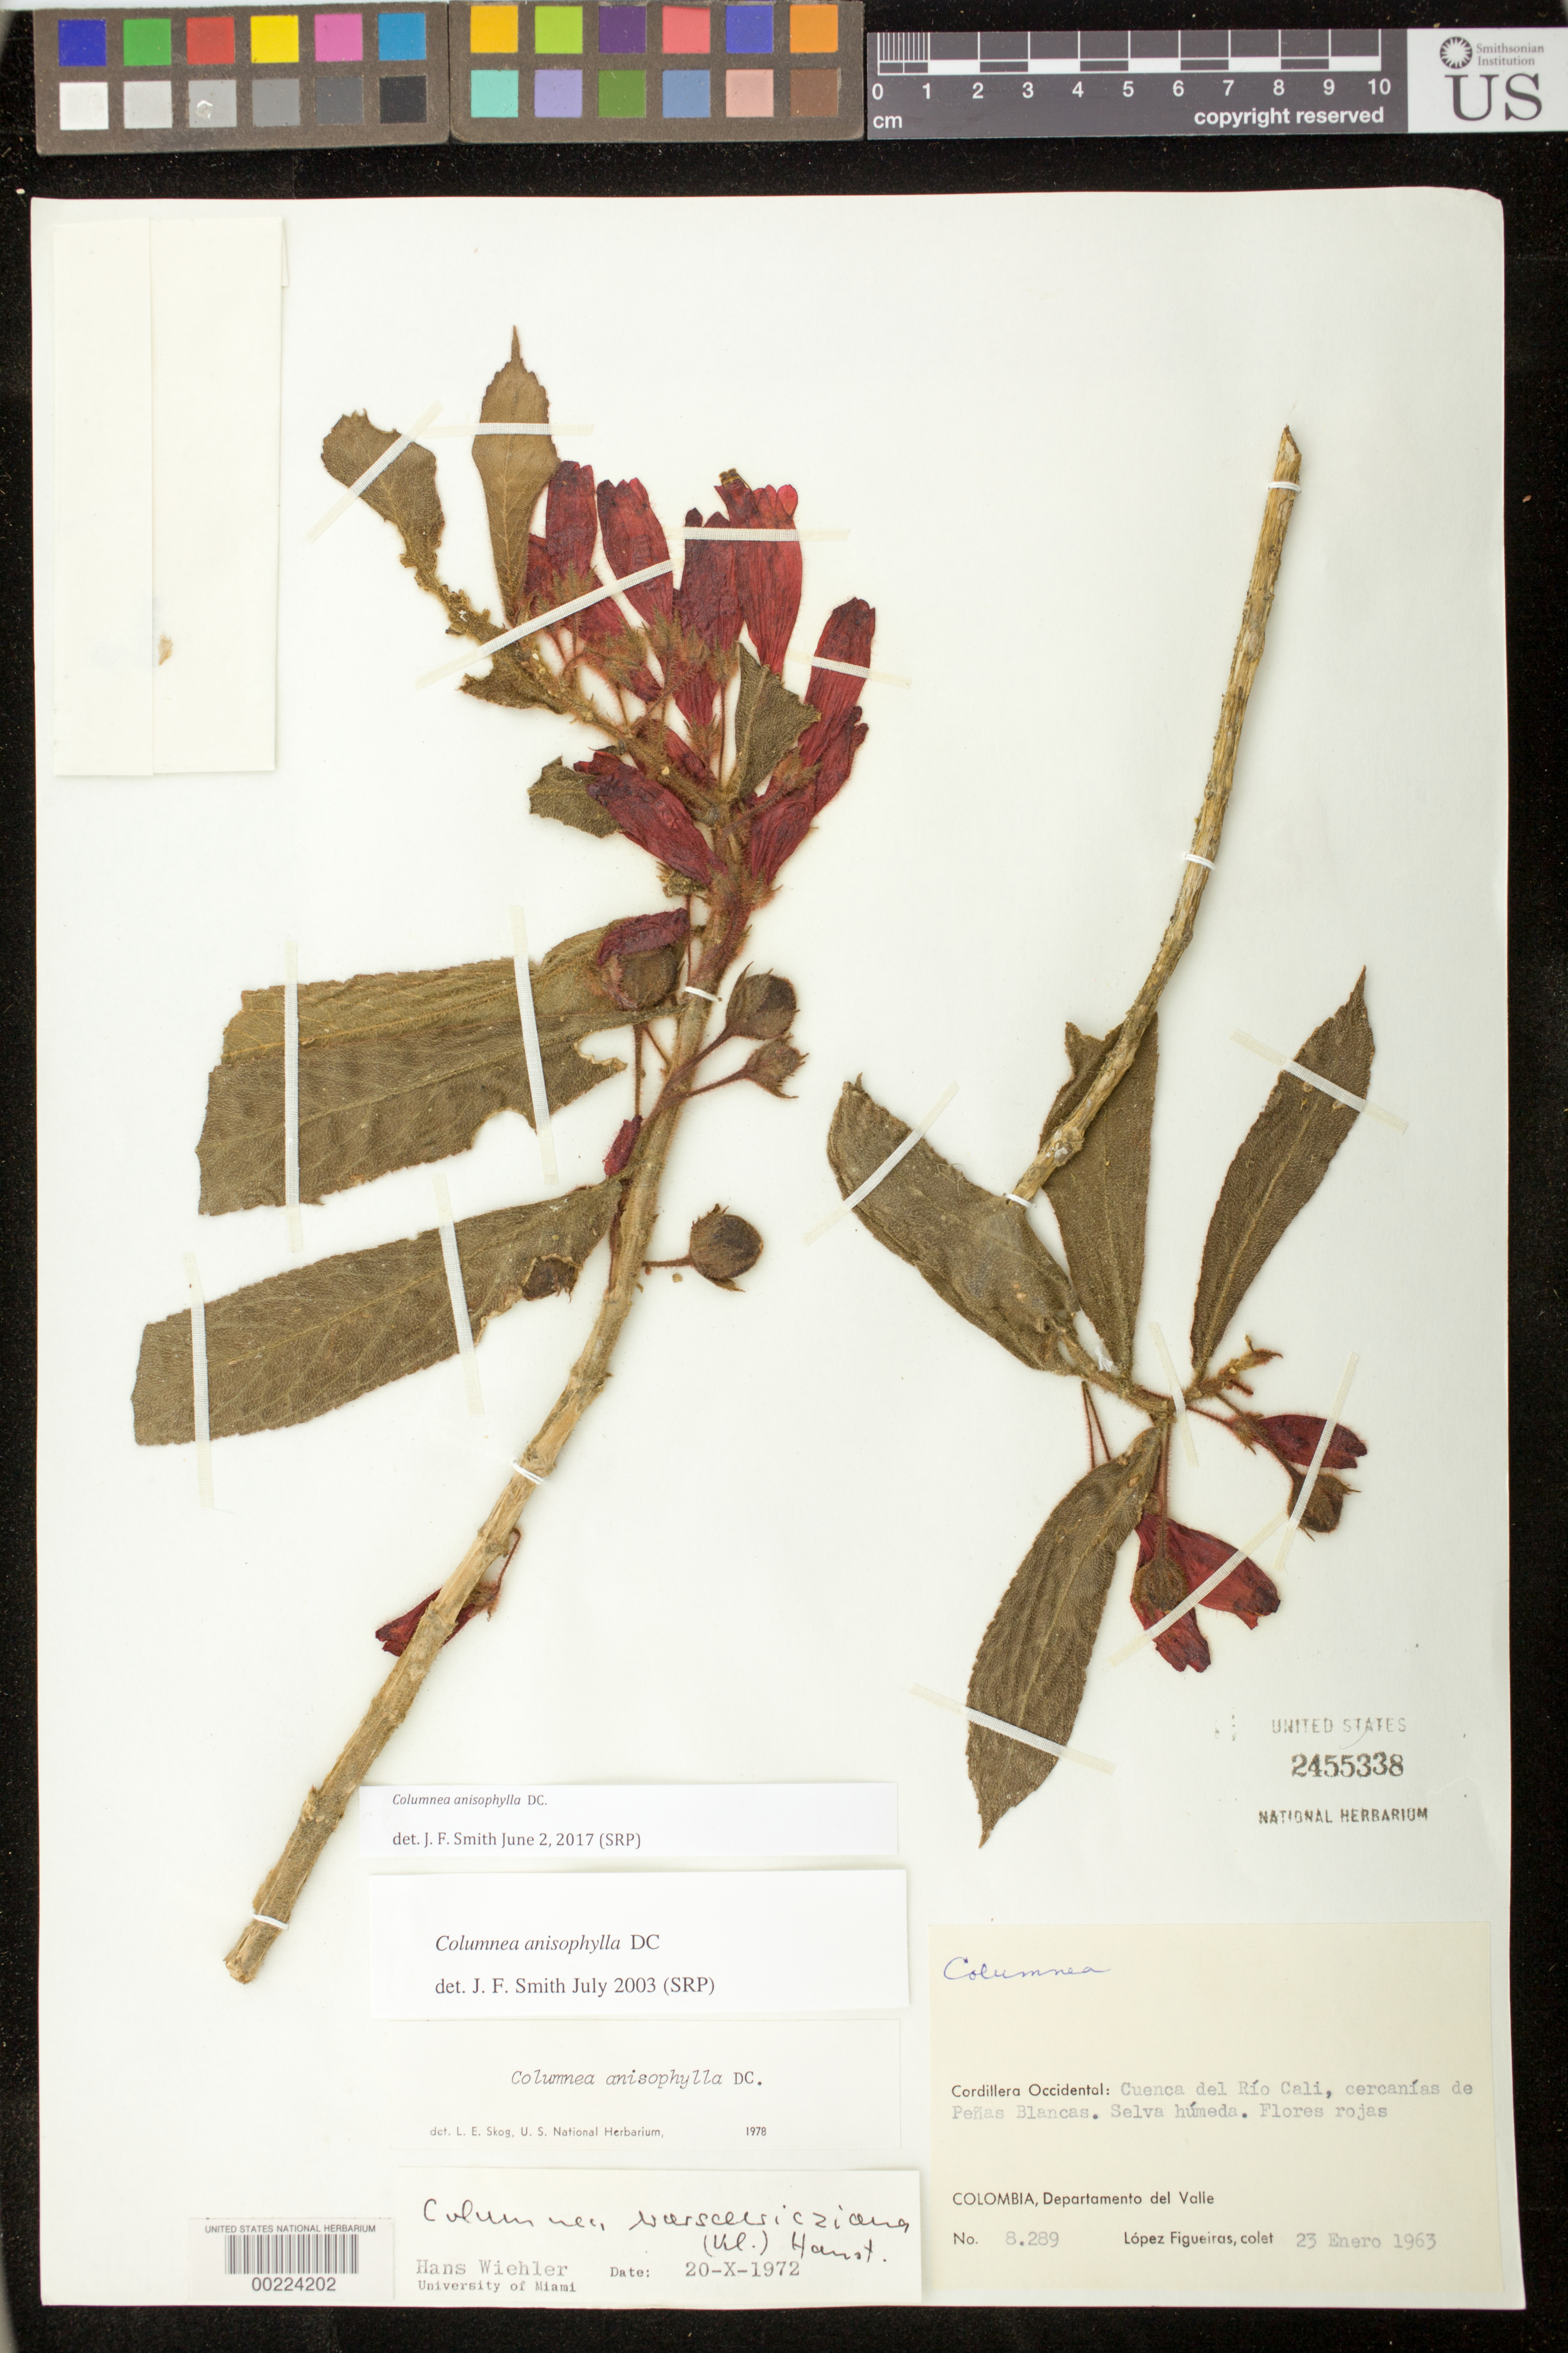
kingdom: Plantae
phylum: Tracheophyta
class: Magnoliopsida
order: Lamiales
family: Gesneriaceae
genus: Columnea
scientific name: Columnea anisophylla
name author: DC.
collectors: M. López Figueiras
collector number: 8289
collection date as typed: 23 Jan 1963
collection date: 1963-01-23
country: Colombia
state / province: Valle del Cauca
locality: Cordillera Occidental, cuenca del Río Cali, cercanias de Peñas Blancas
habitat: Humid forest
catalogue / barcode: US 2455338